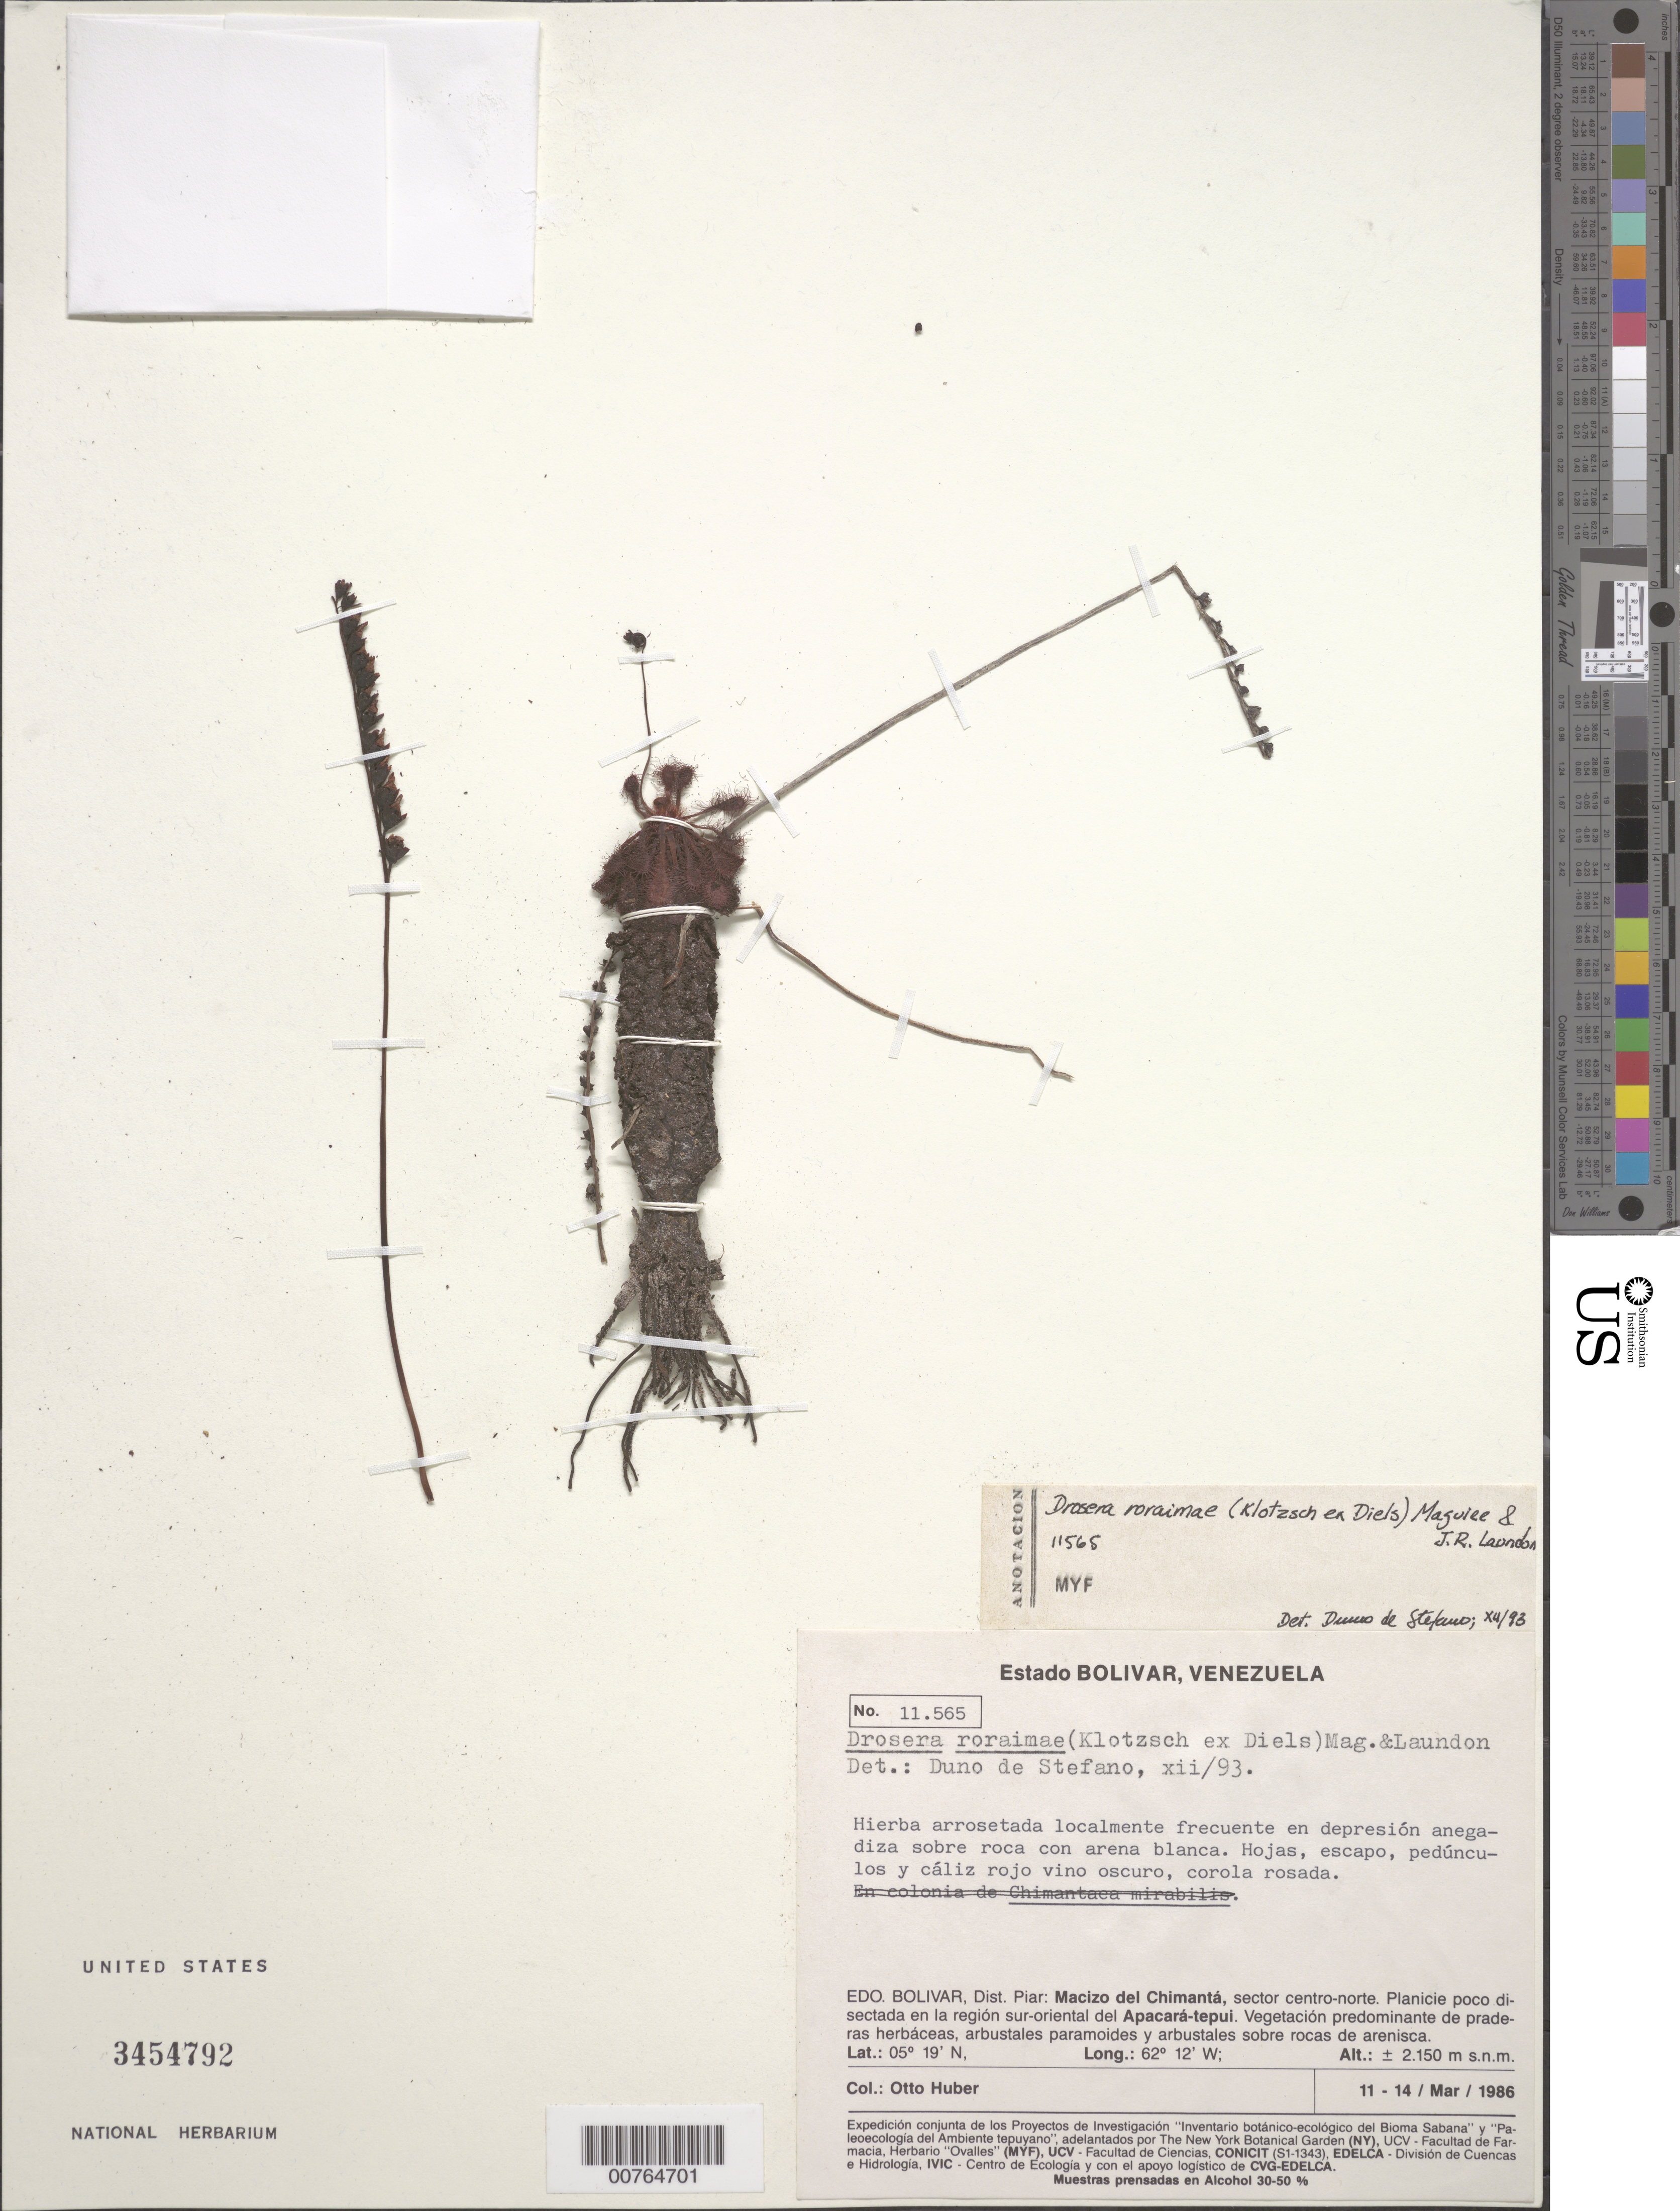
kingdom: Plantae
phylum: Tracheophyta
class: Magnoliopsida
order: Caryophyllales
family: Droseraceae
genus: Drosera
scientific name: Drosera roraimae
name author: (Klotzsch ex Diels) Maguire & J.R. Laundon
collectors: O. Huber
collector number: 11565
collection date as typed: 11 Mar 1986 to 14 Mar 1986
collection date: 1986-03-11/1986-03-14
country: Venezuela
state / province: Bolívar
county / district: Piar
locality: Macizo del Chimanta, sector centro-norte, sur orental del Apacara-tepui.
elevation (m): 2150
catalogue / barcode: US 3454792